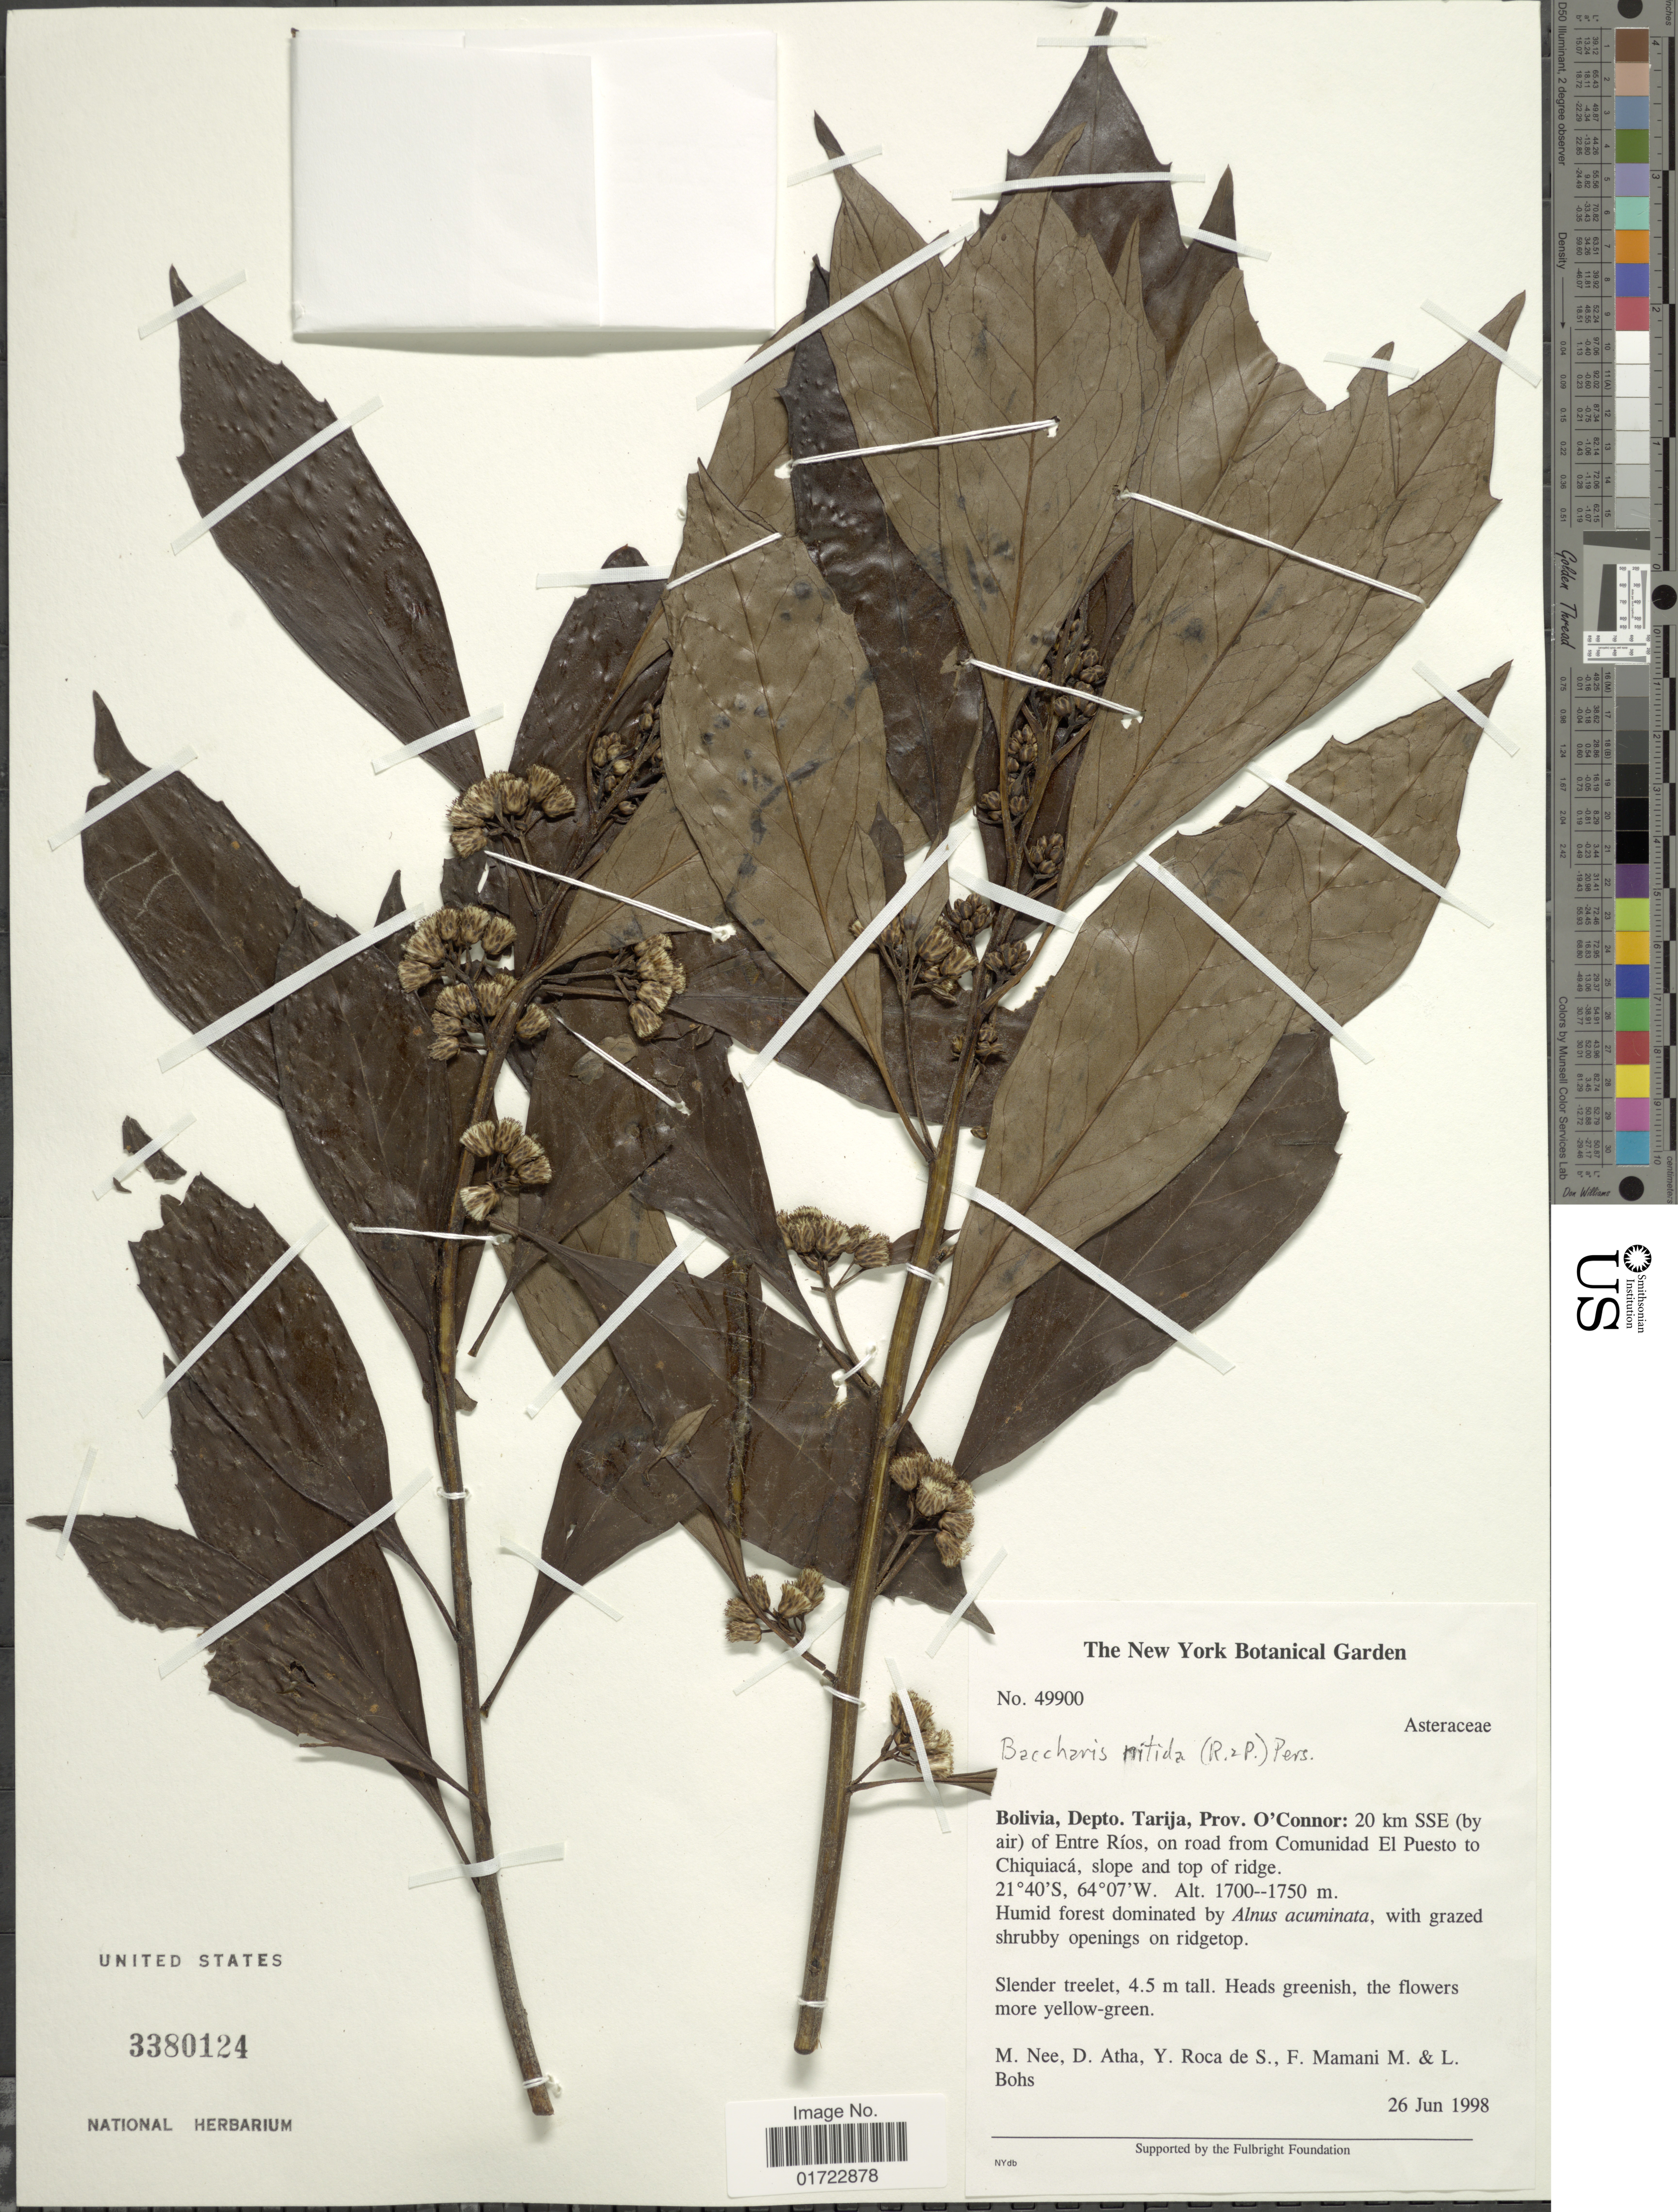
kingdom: Plantae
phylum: Tracheophyta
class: Magnoliopsida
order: Asterales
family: Asteraceae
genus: Baccharis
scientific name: Baccharis nitida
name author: (Ruiz & Pav.) Pers.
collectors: M. Nee, D. Atha, Y. Roca, F. Mamani & L. A. Bohs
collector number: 49900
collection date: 1998-06-26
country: Bolivia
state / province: Tarija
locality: Prov. O'Connor: 20 km SSE (by air) of Entre Rios, on road from Comunidad El Puesto to Chiquiacá, slope and top of ridge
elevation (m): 1700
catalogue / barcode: US 3380124